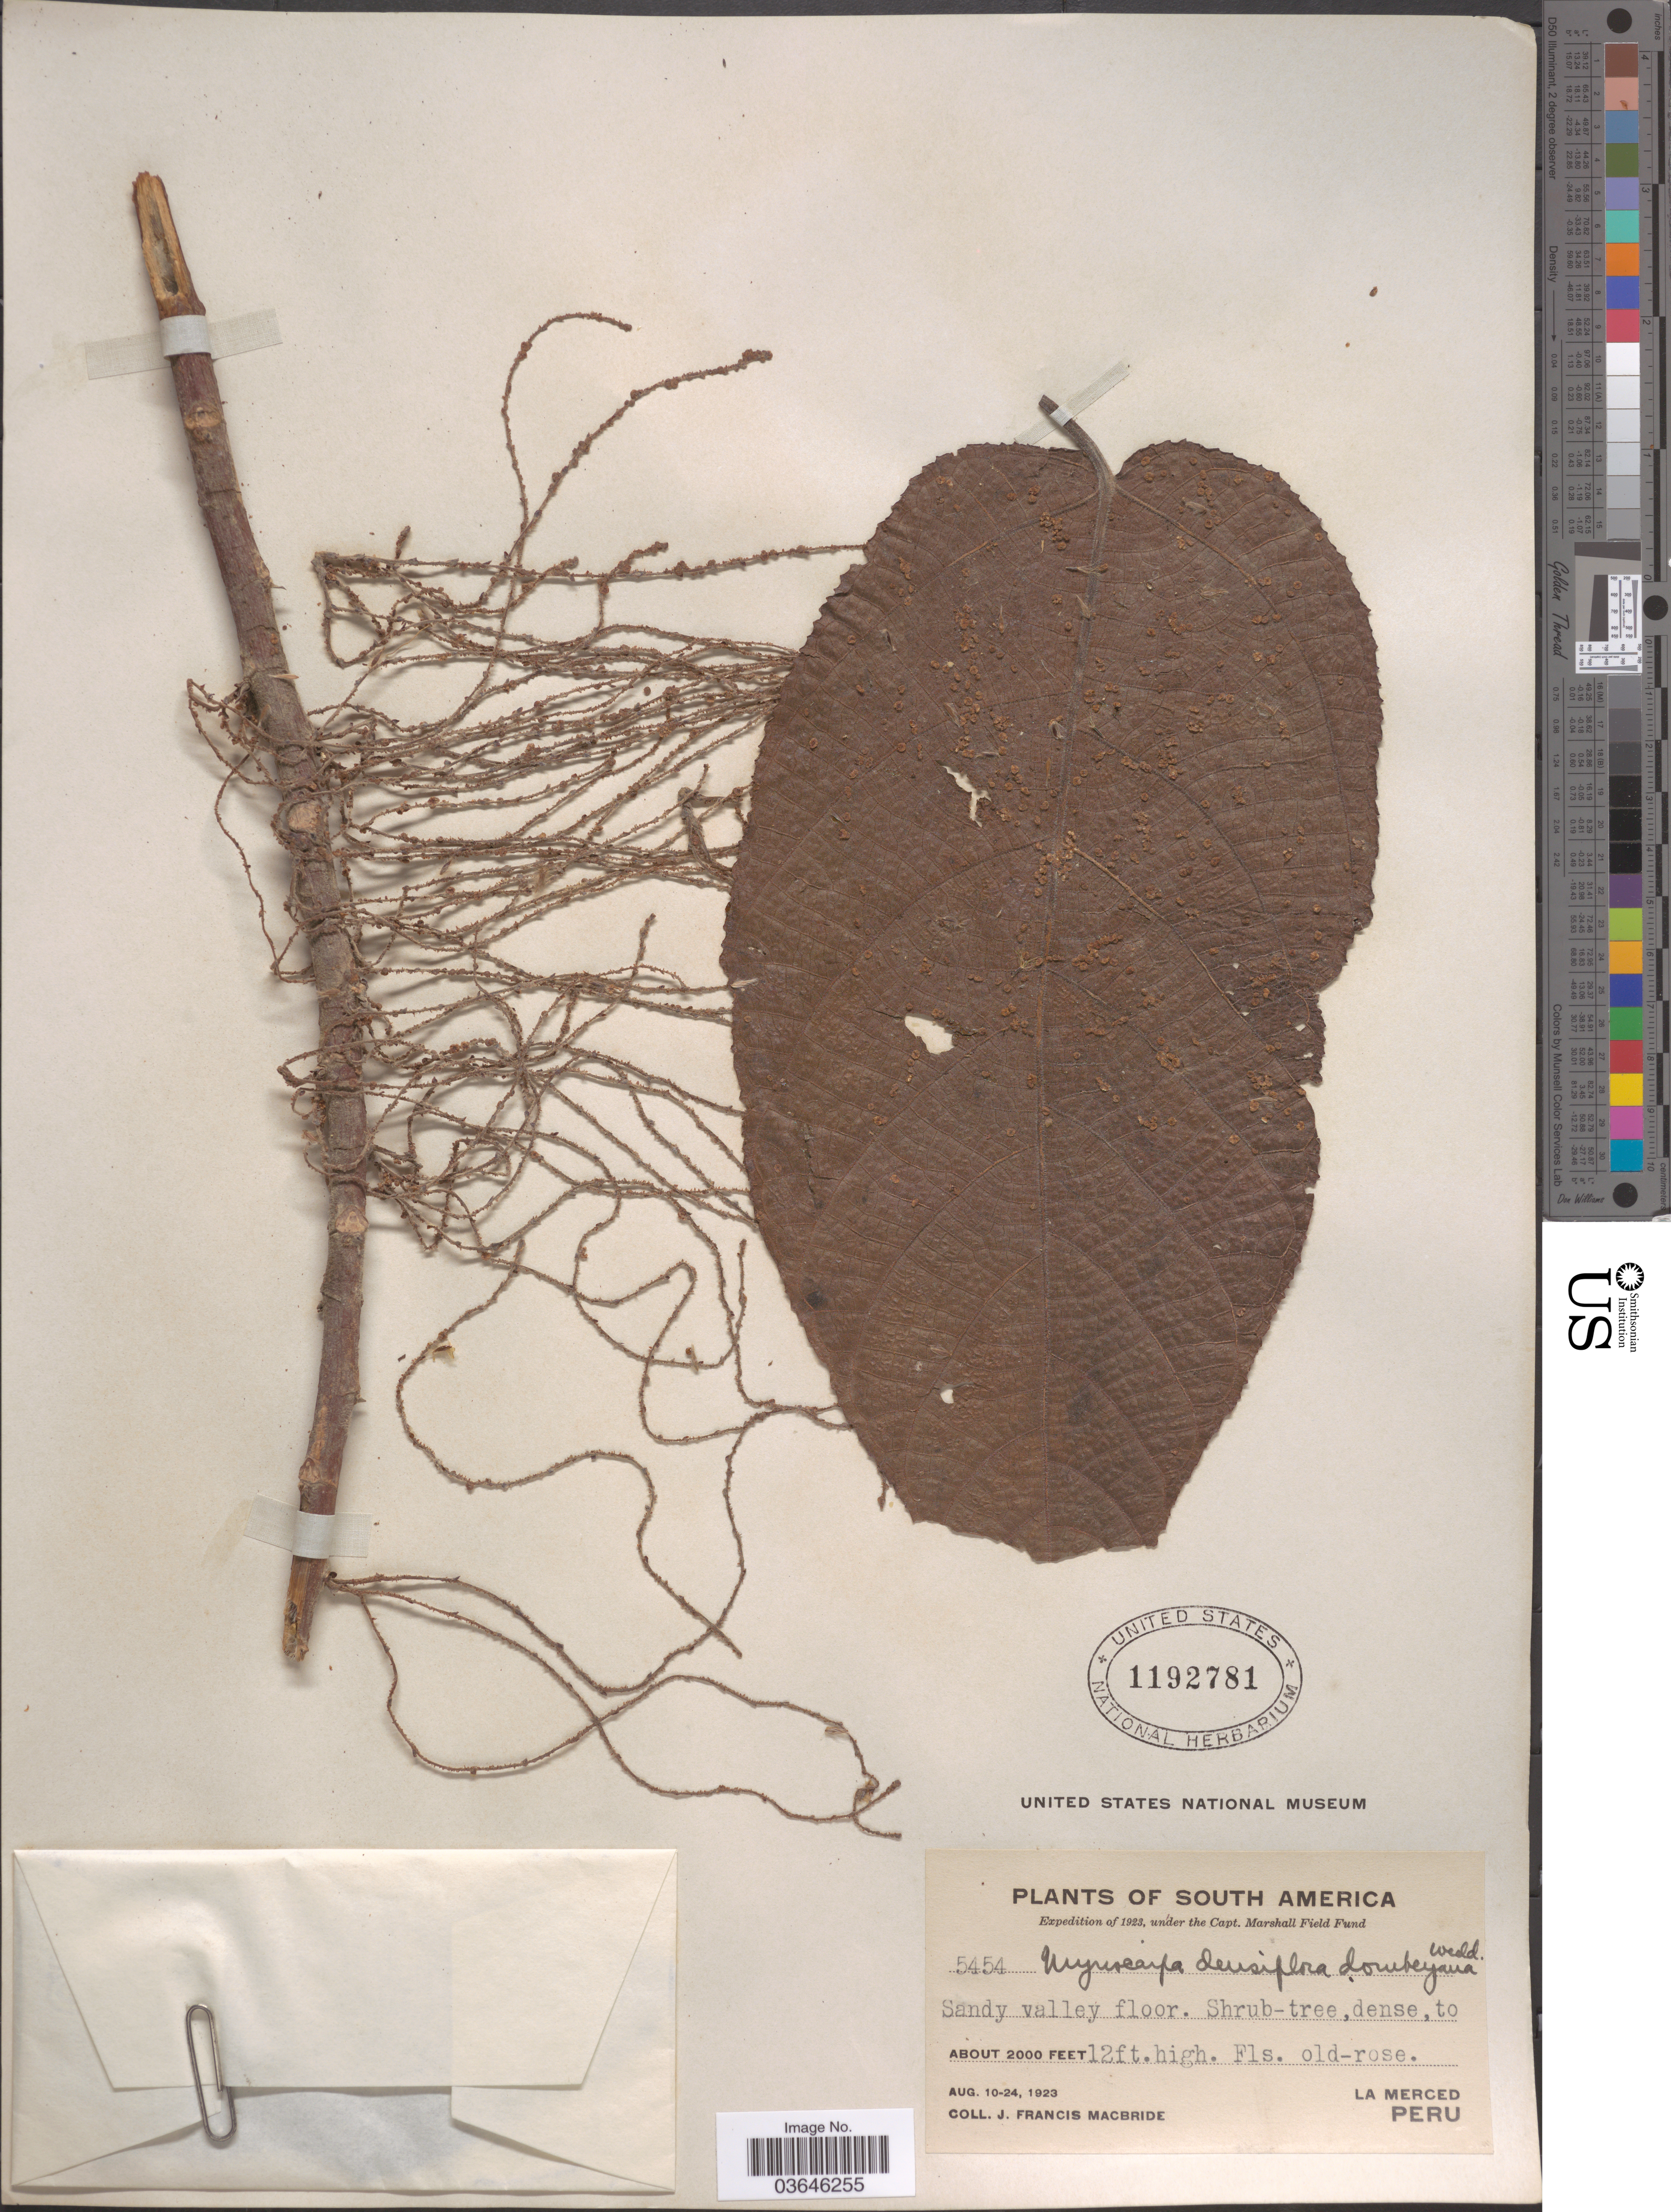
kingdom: Plantae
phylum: Tracheophyta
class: Magnoliopsida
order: Rosales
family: Urticaceae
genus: Myriocarpa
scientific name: Myriocarpa stipitata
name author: Benth.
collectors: J. F. Macbride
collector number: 5454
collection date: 1923-08-10/1923-08-24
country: Peru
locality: La Merced.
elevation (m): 610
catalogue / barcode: US 1192781